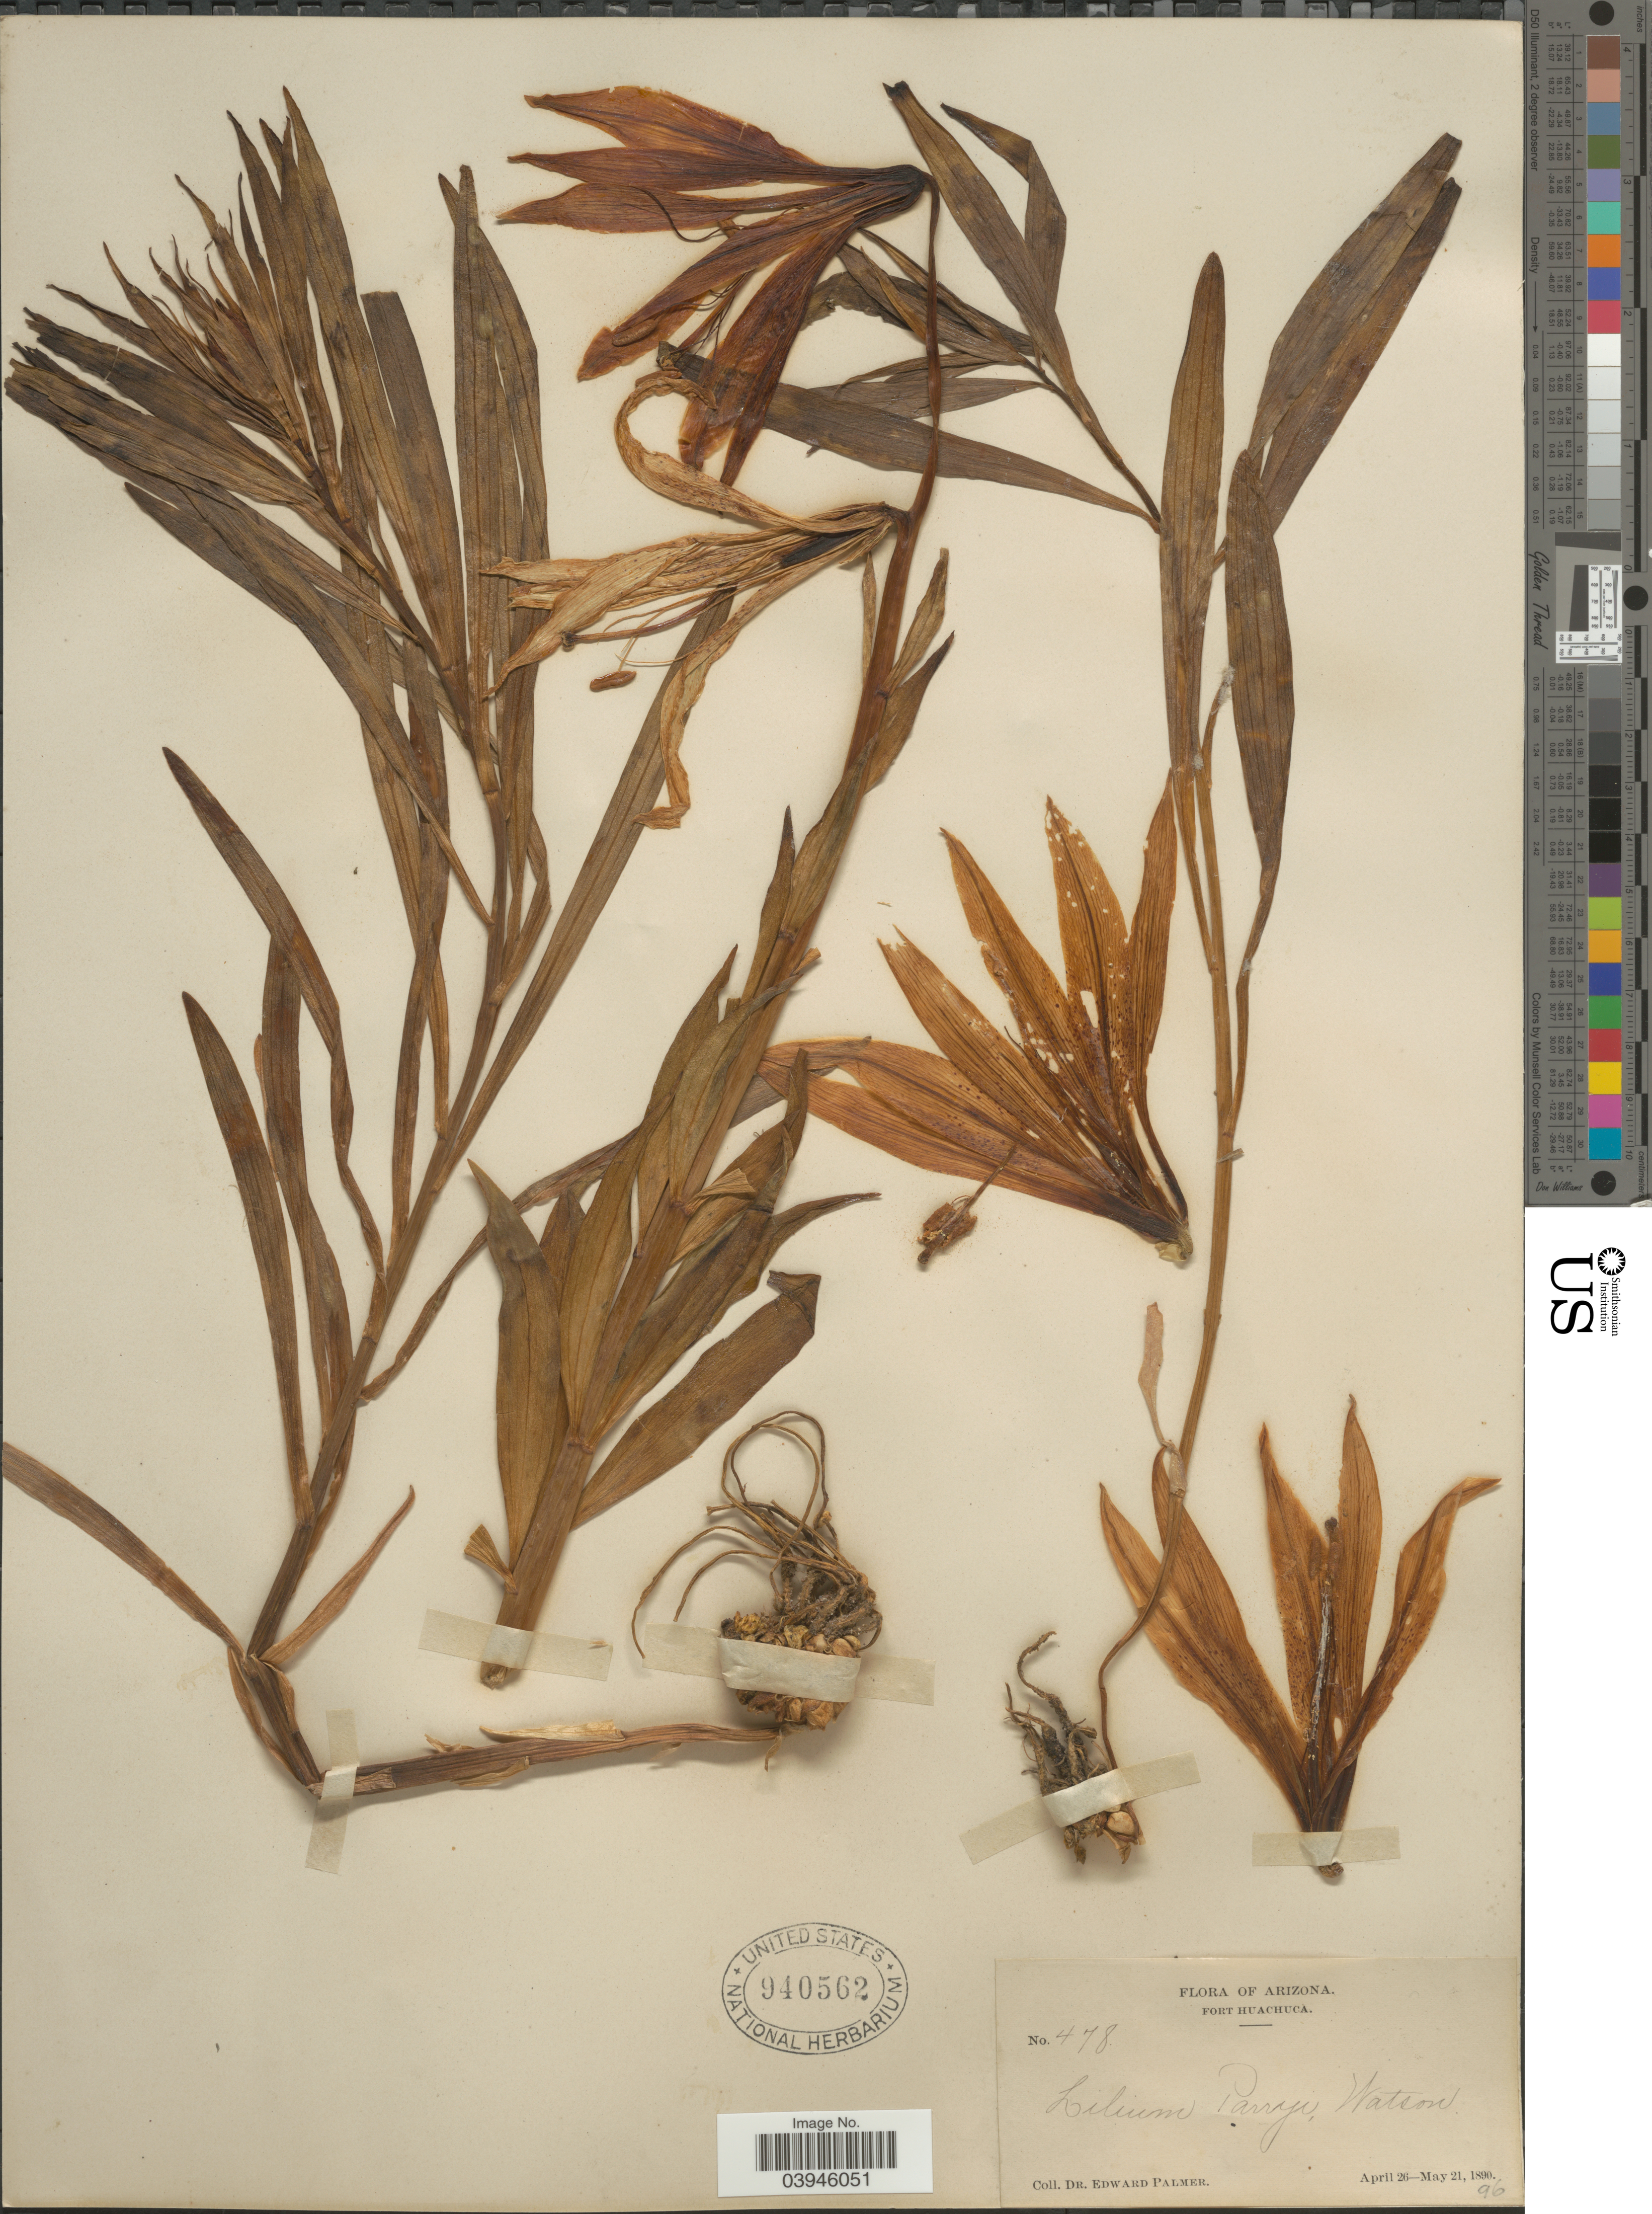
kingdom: Plantae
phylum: Tracheophyta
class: Liliopsida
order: Liliales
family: Liliaceae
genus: Lilium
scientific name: Lilium parryi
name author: S. Watson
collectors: E. Palmer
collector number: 478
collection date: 1890-04-26/1890-05-21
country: United States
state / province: Arizona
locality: Fort Huachuca.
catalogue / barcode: US 940562